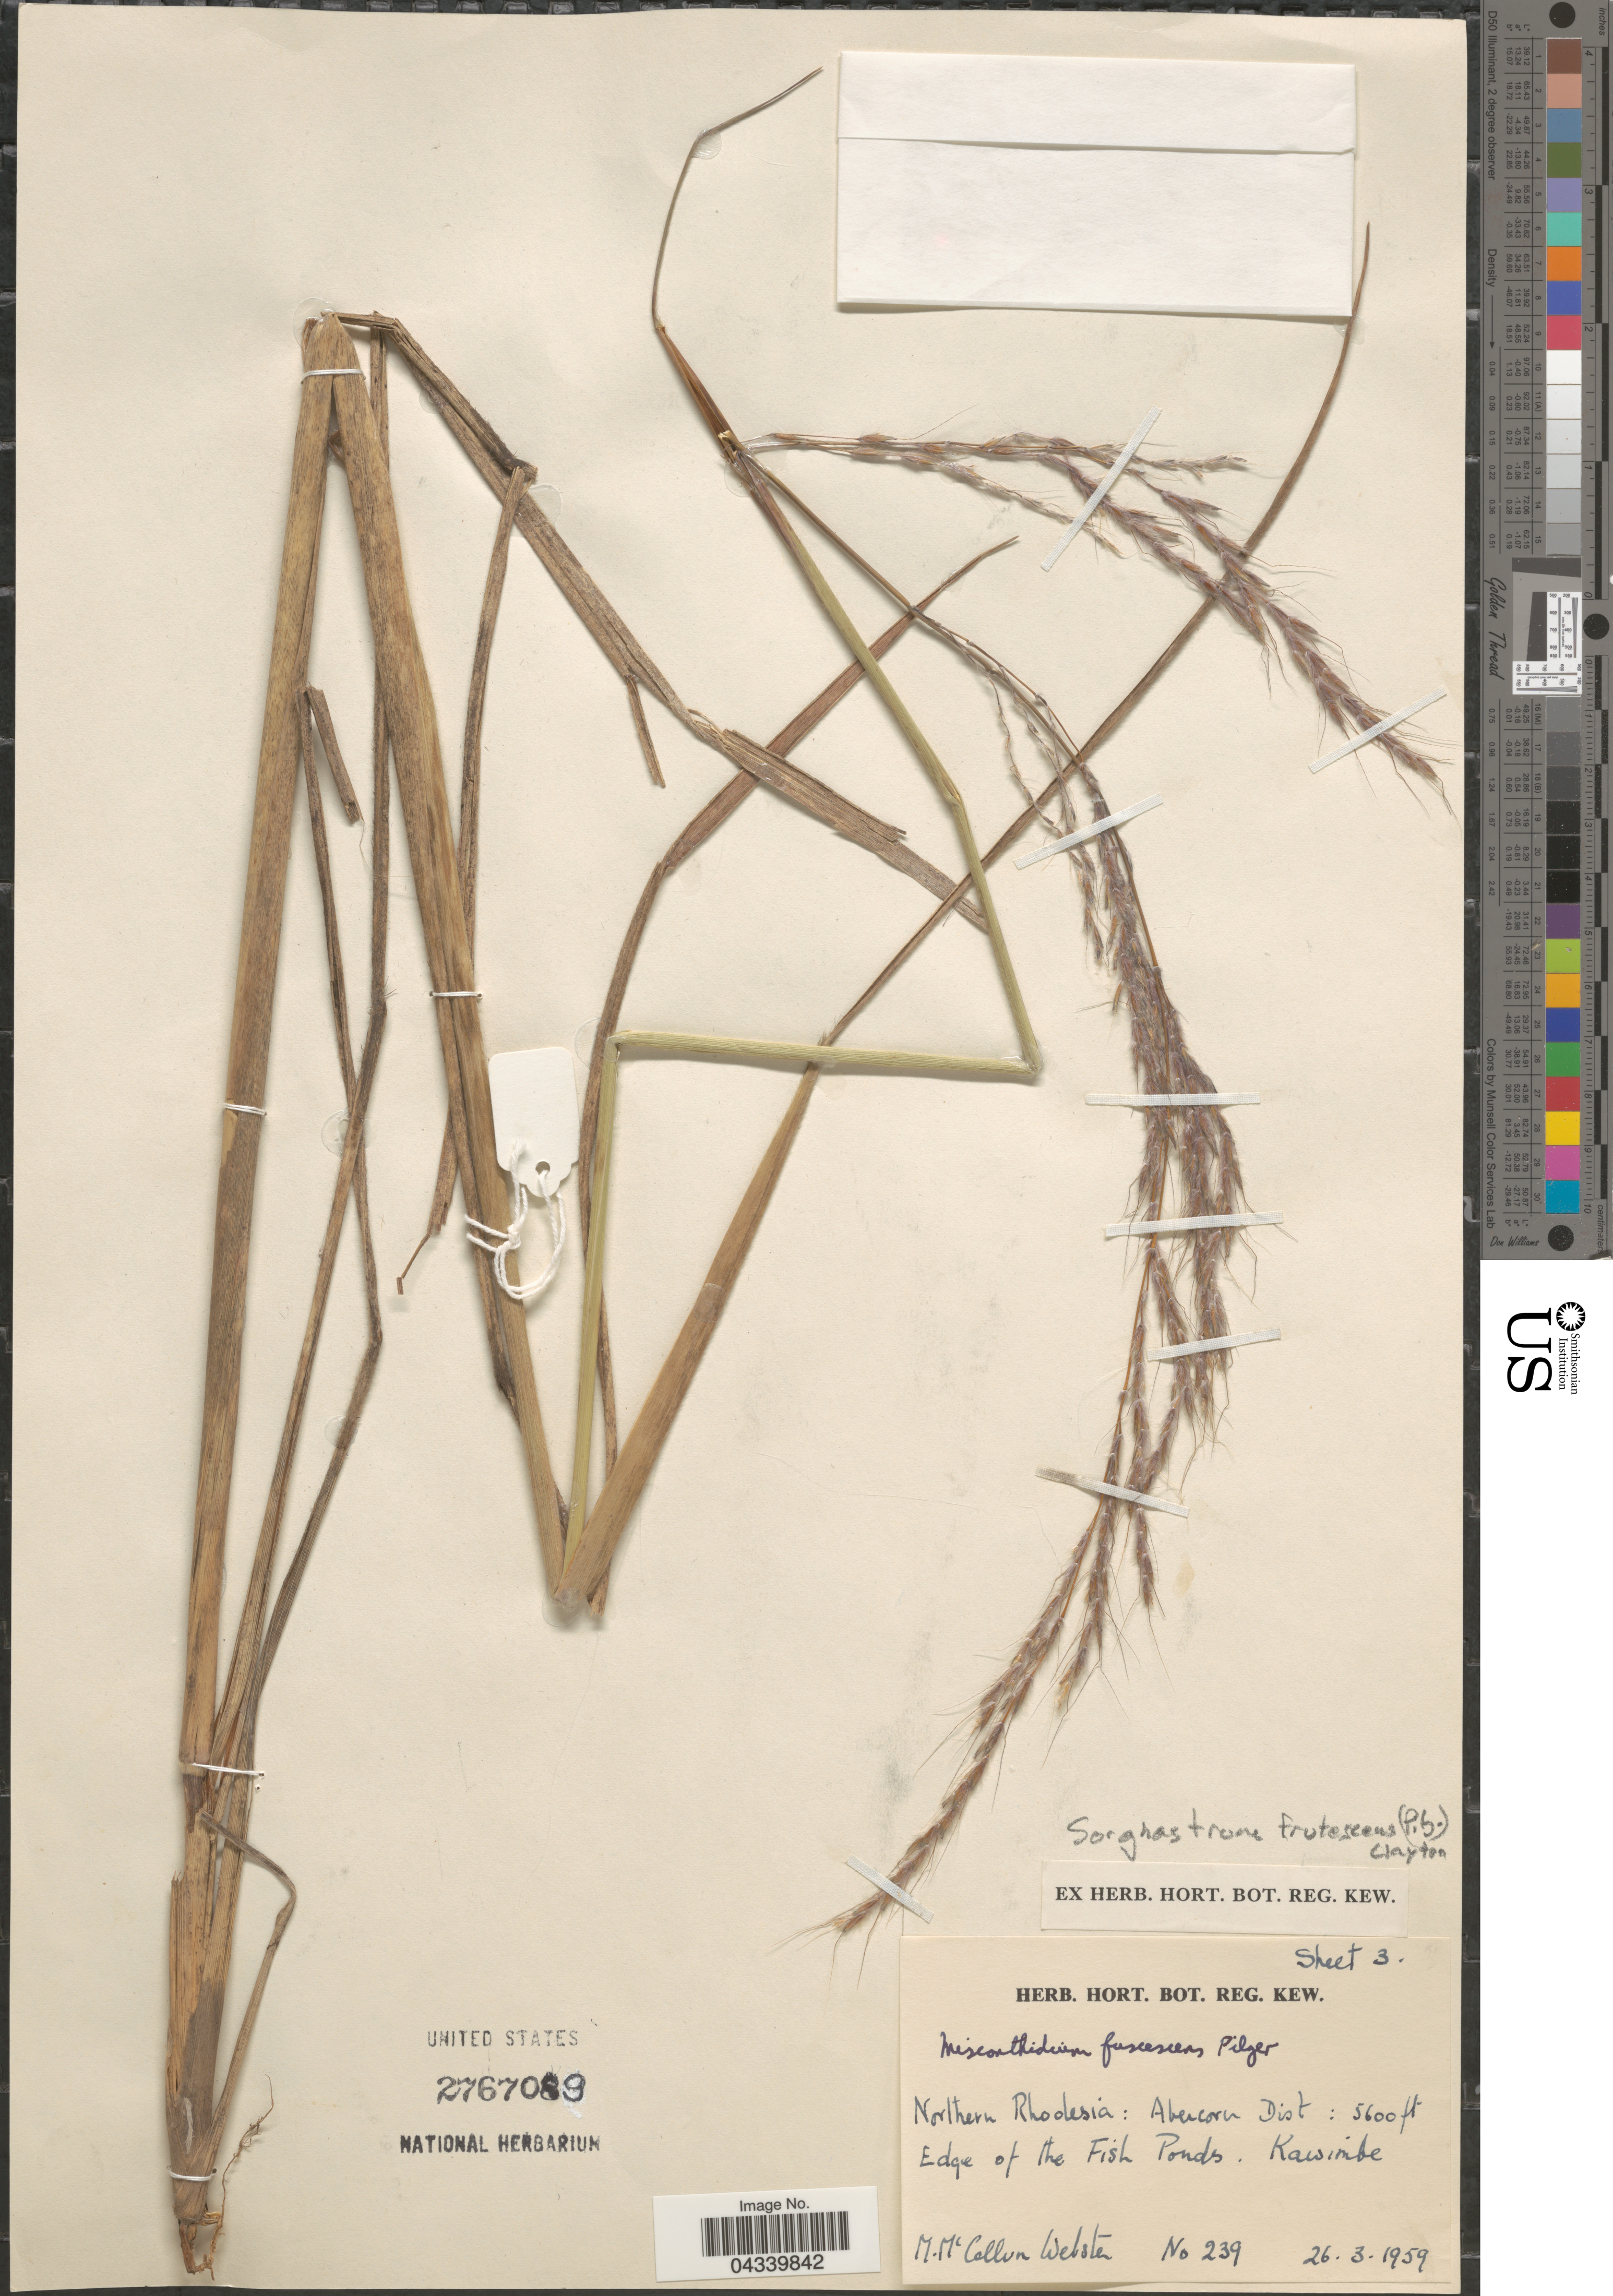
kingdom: Plantae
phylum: Tracheophyta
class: Liliopsida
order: Poales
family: Poaceae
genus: Sorghastrum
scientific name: Sorghastrum fuscescens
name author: (Pilg.) Clayton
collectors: M. McCallm Webster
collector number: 239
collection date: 1959-03-26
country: Zambia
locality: Northern Rhodesia: Abercorn Dist: Edge of the Fish Ponds. Kawimbe.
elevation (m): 1707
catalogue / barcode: US 2767089